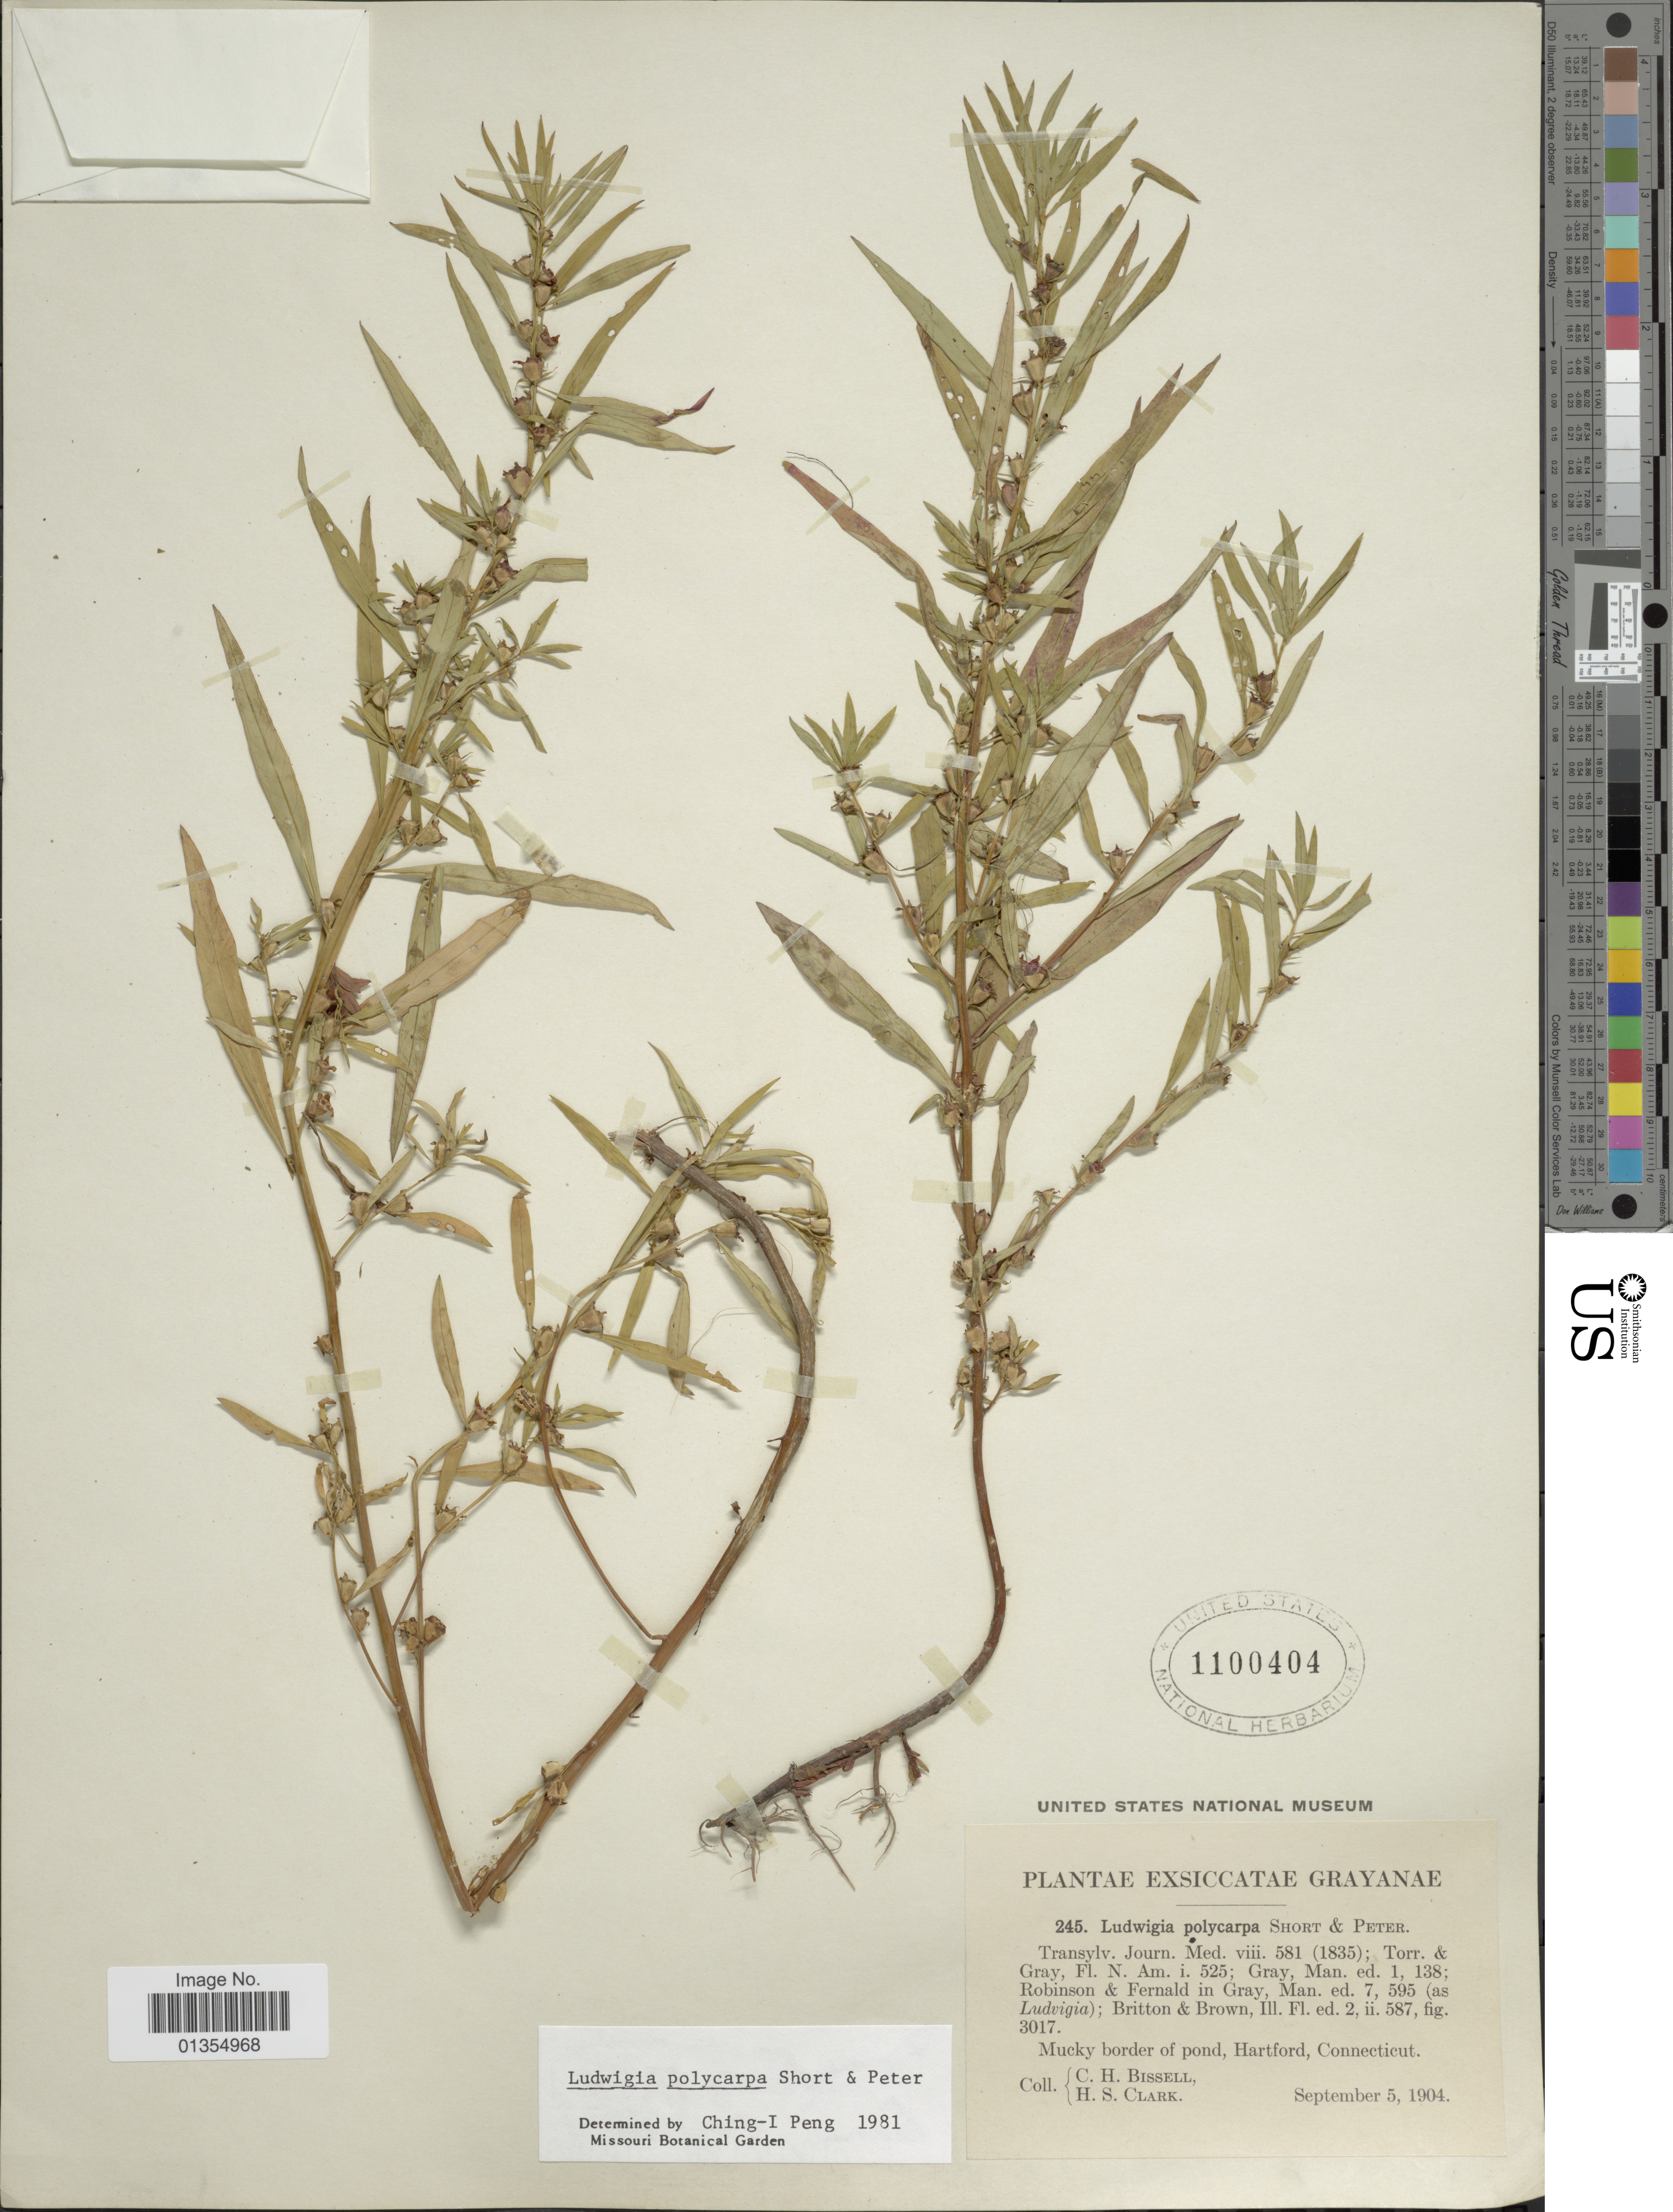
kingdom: Plantae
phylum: Tracheophyta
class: Magnoliopsida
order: Myrtales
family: Onagraceae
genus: Ludwigia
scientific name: Ludwigia polycarpa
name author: Short & R. Peter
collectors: C. Bissell & H. Clark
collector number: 245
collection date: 1904-09-05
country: United States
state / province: Connecticut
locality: Grayanae, Hartford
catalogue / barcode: US 1100404